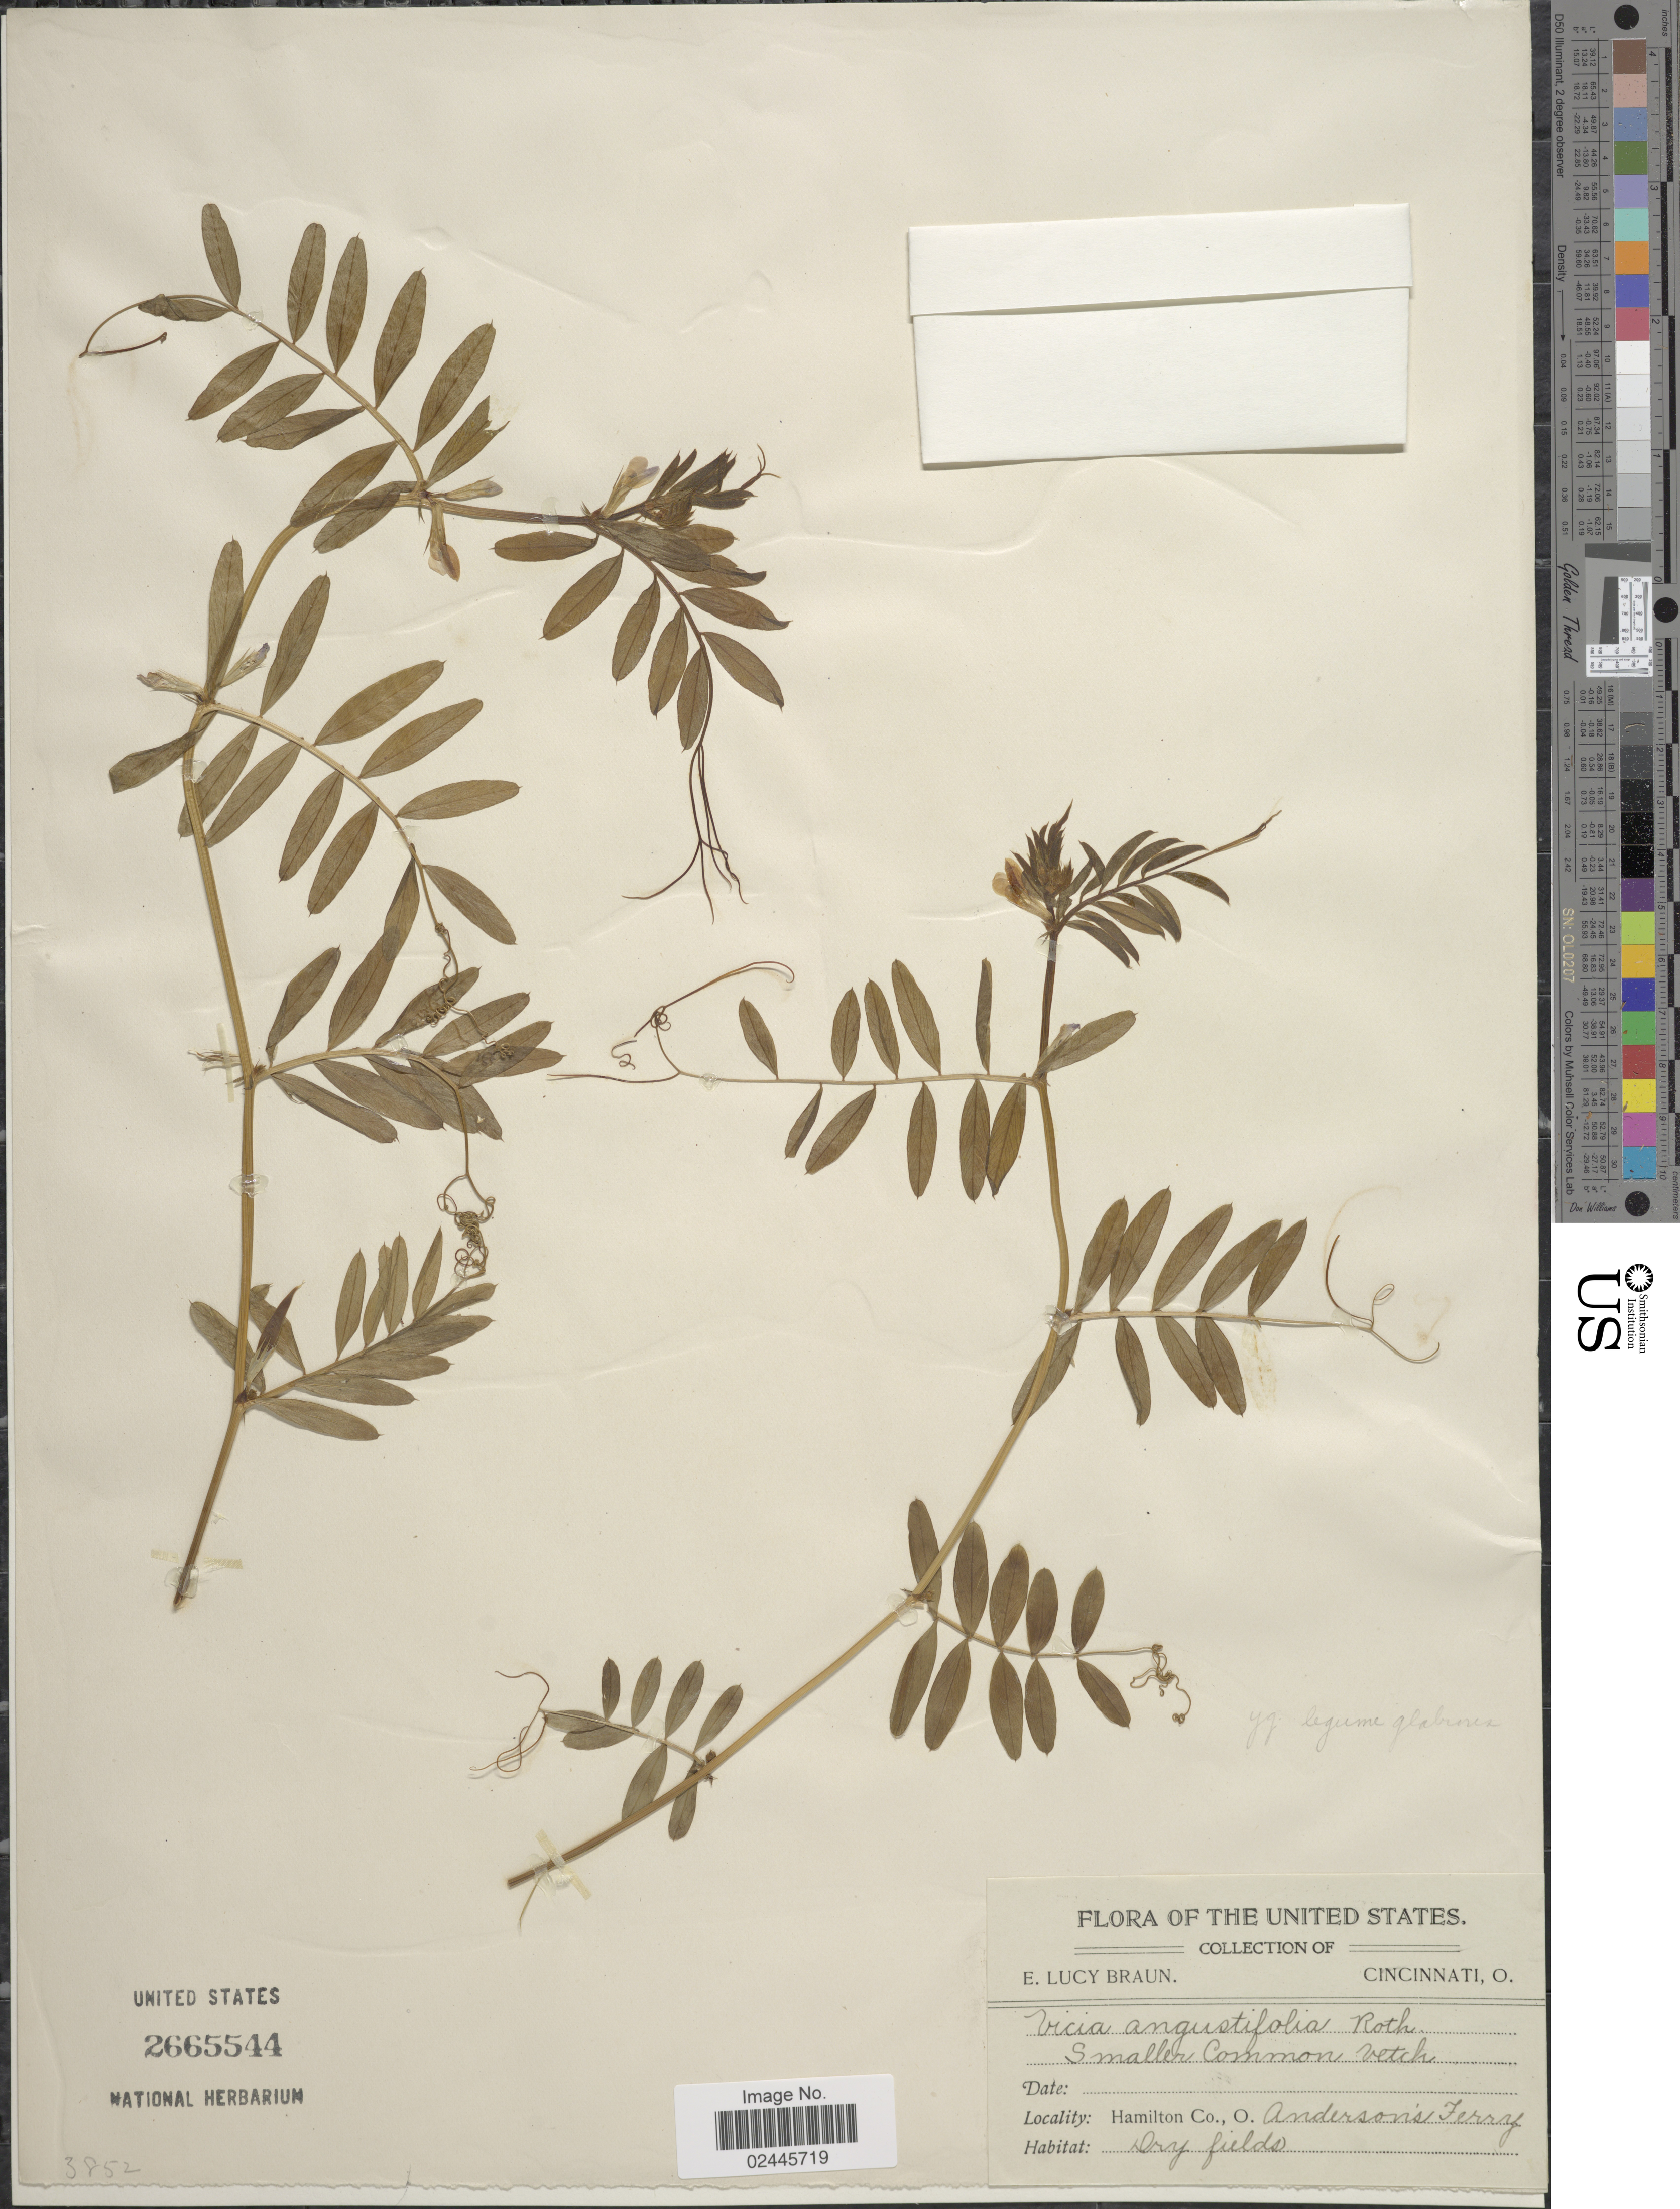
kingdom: Plantae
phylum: Tracheophyta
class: Magnoliopsida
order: Fabales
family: Fabaceae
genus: Vicia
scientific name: Vicia angustifolia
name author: L.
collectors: E. L. Braun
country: United States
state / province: Ohio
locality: Hamilton Co,Anderson's Ferry.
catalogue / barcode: US 2665544